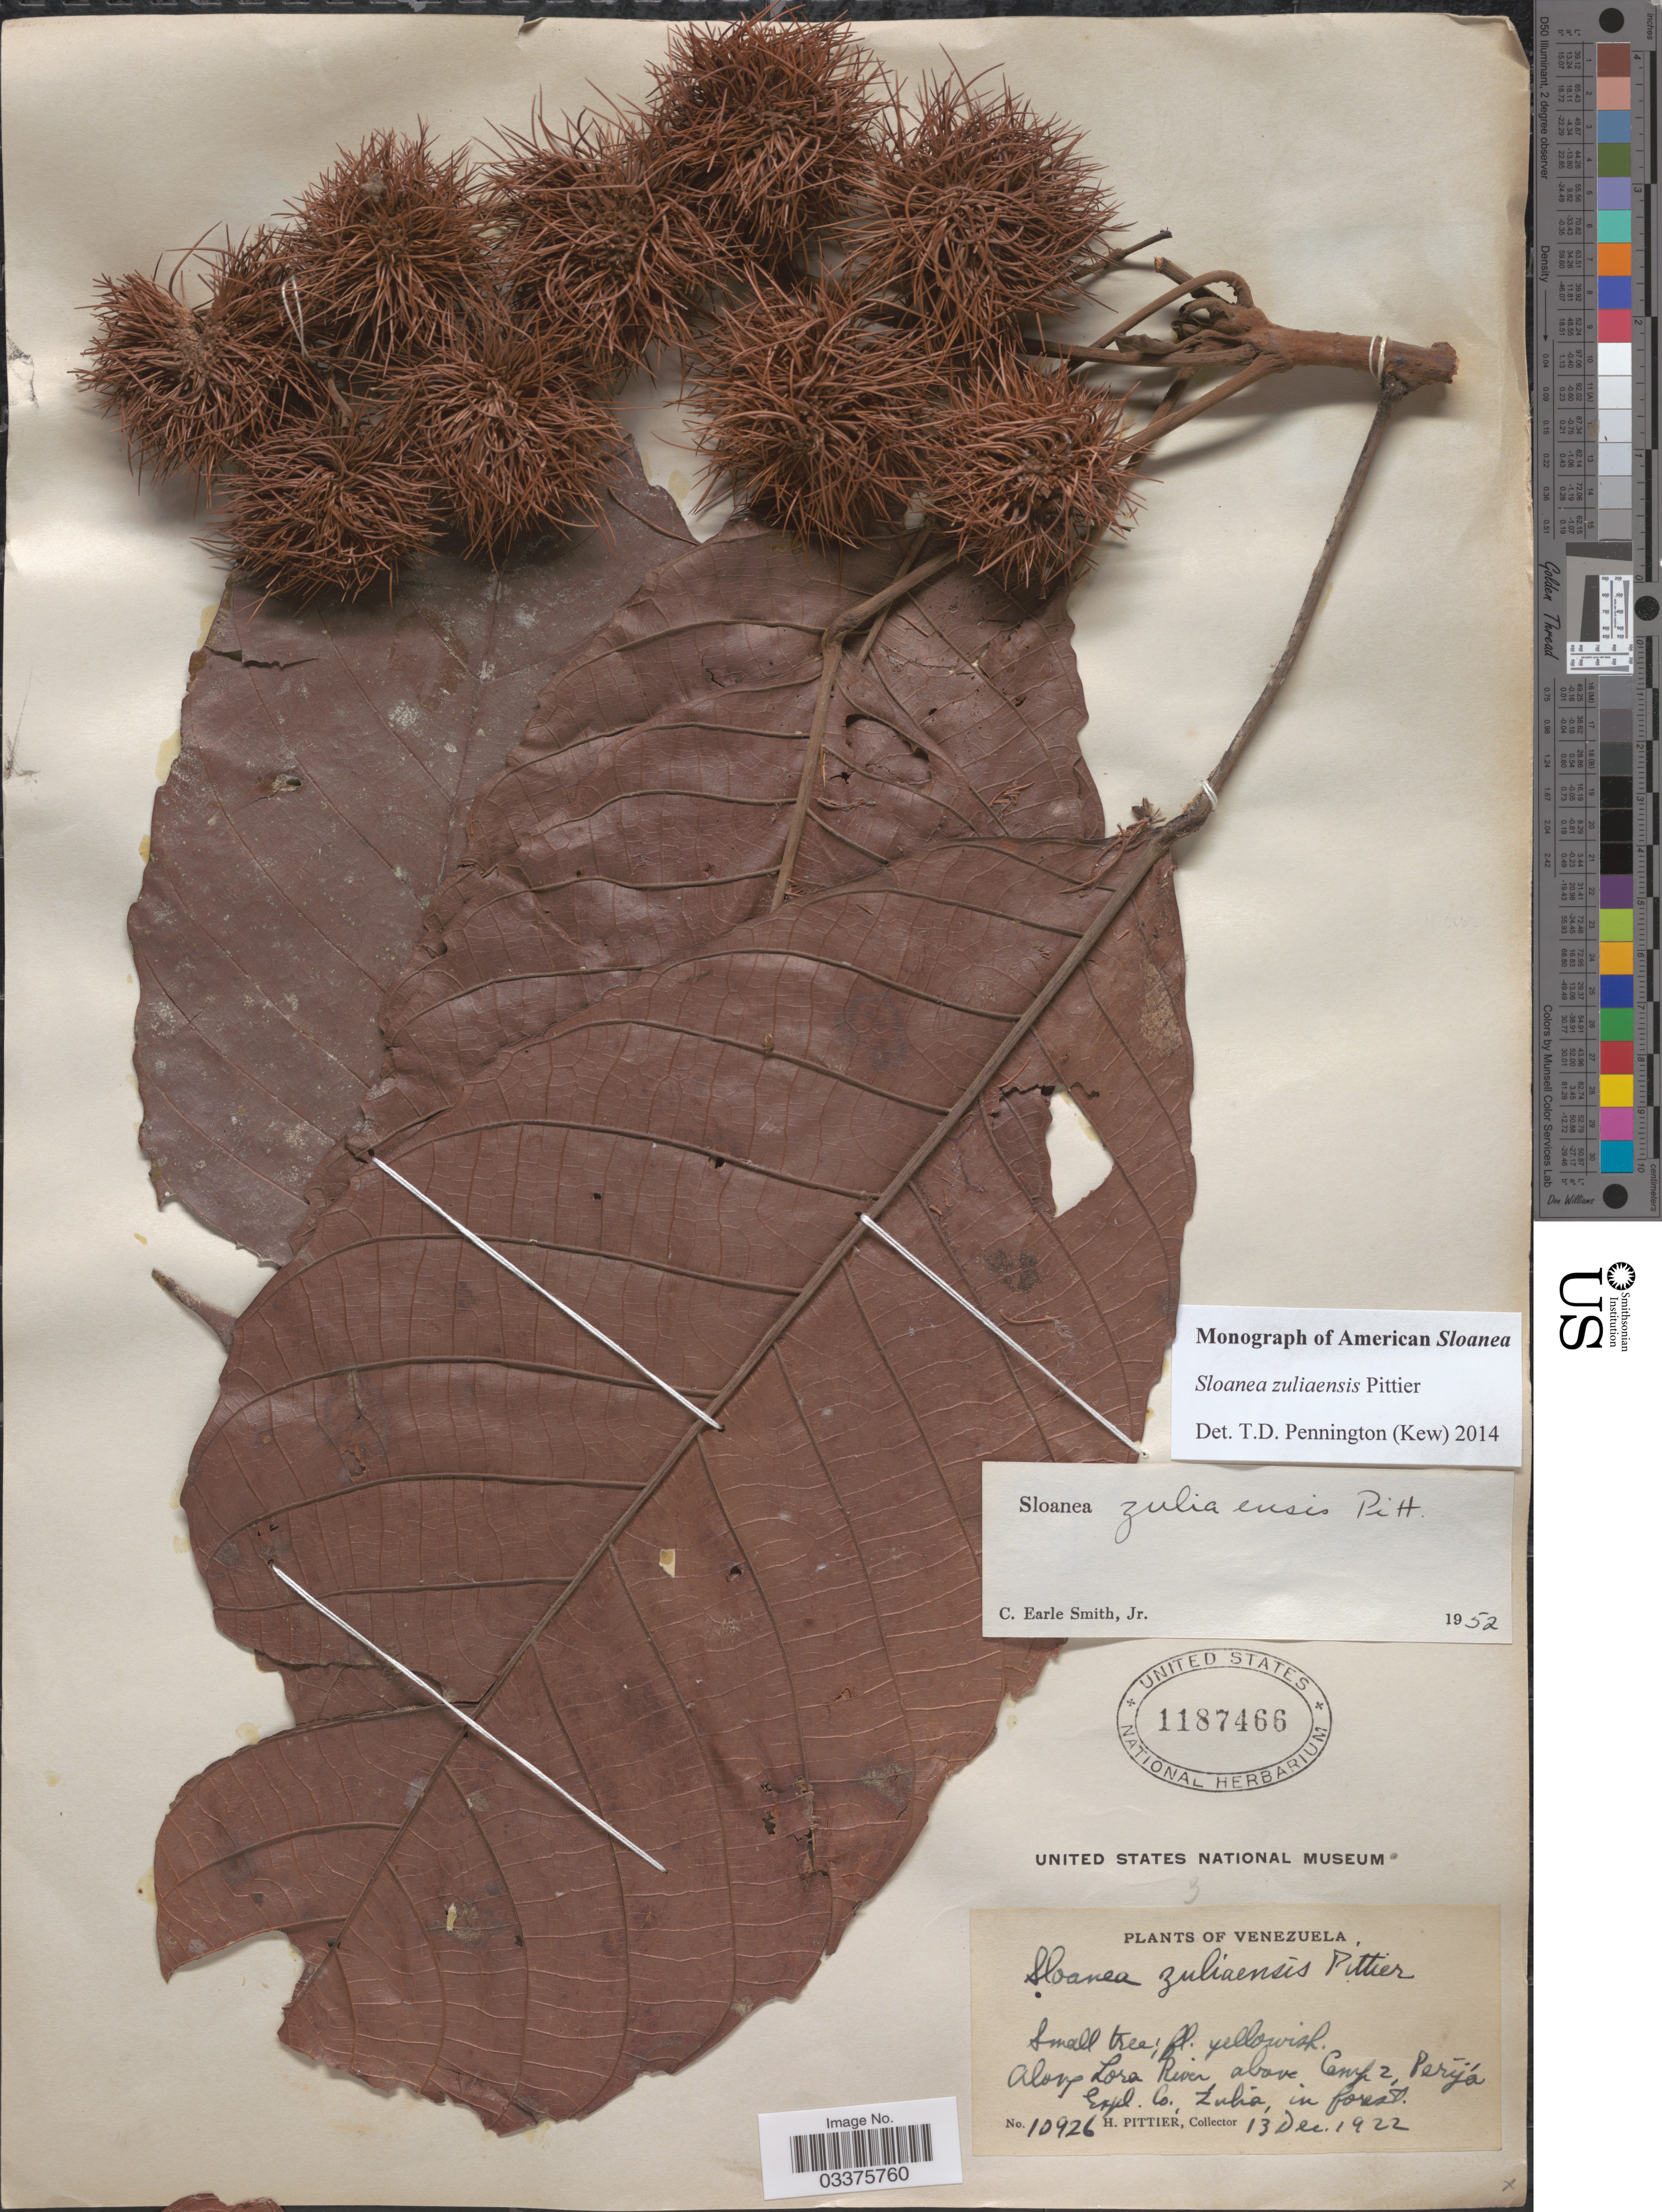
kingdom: Plantae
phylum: Tracheophyta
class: Magnoliopsida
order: Oxalidales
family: Elaeocarpaceae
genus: Sloanea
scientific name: Sloanea zuliaensis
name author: Pittier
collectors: H. F. Pittier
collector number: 10926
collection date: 1922-12-13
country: Venezuela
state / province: Zulia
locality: Along Lora River above Camp 2, Perijá Expl. Co.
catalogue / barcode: US 1187466